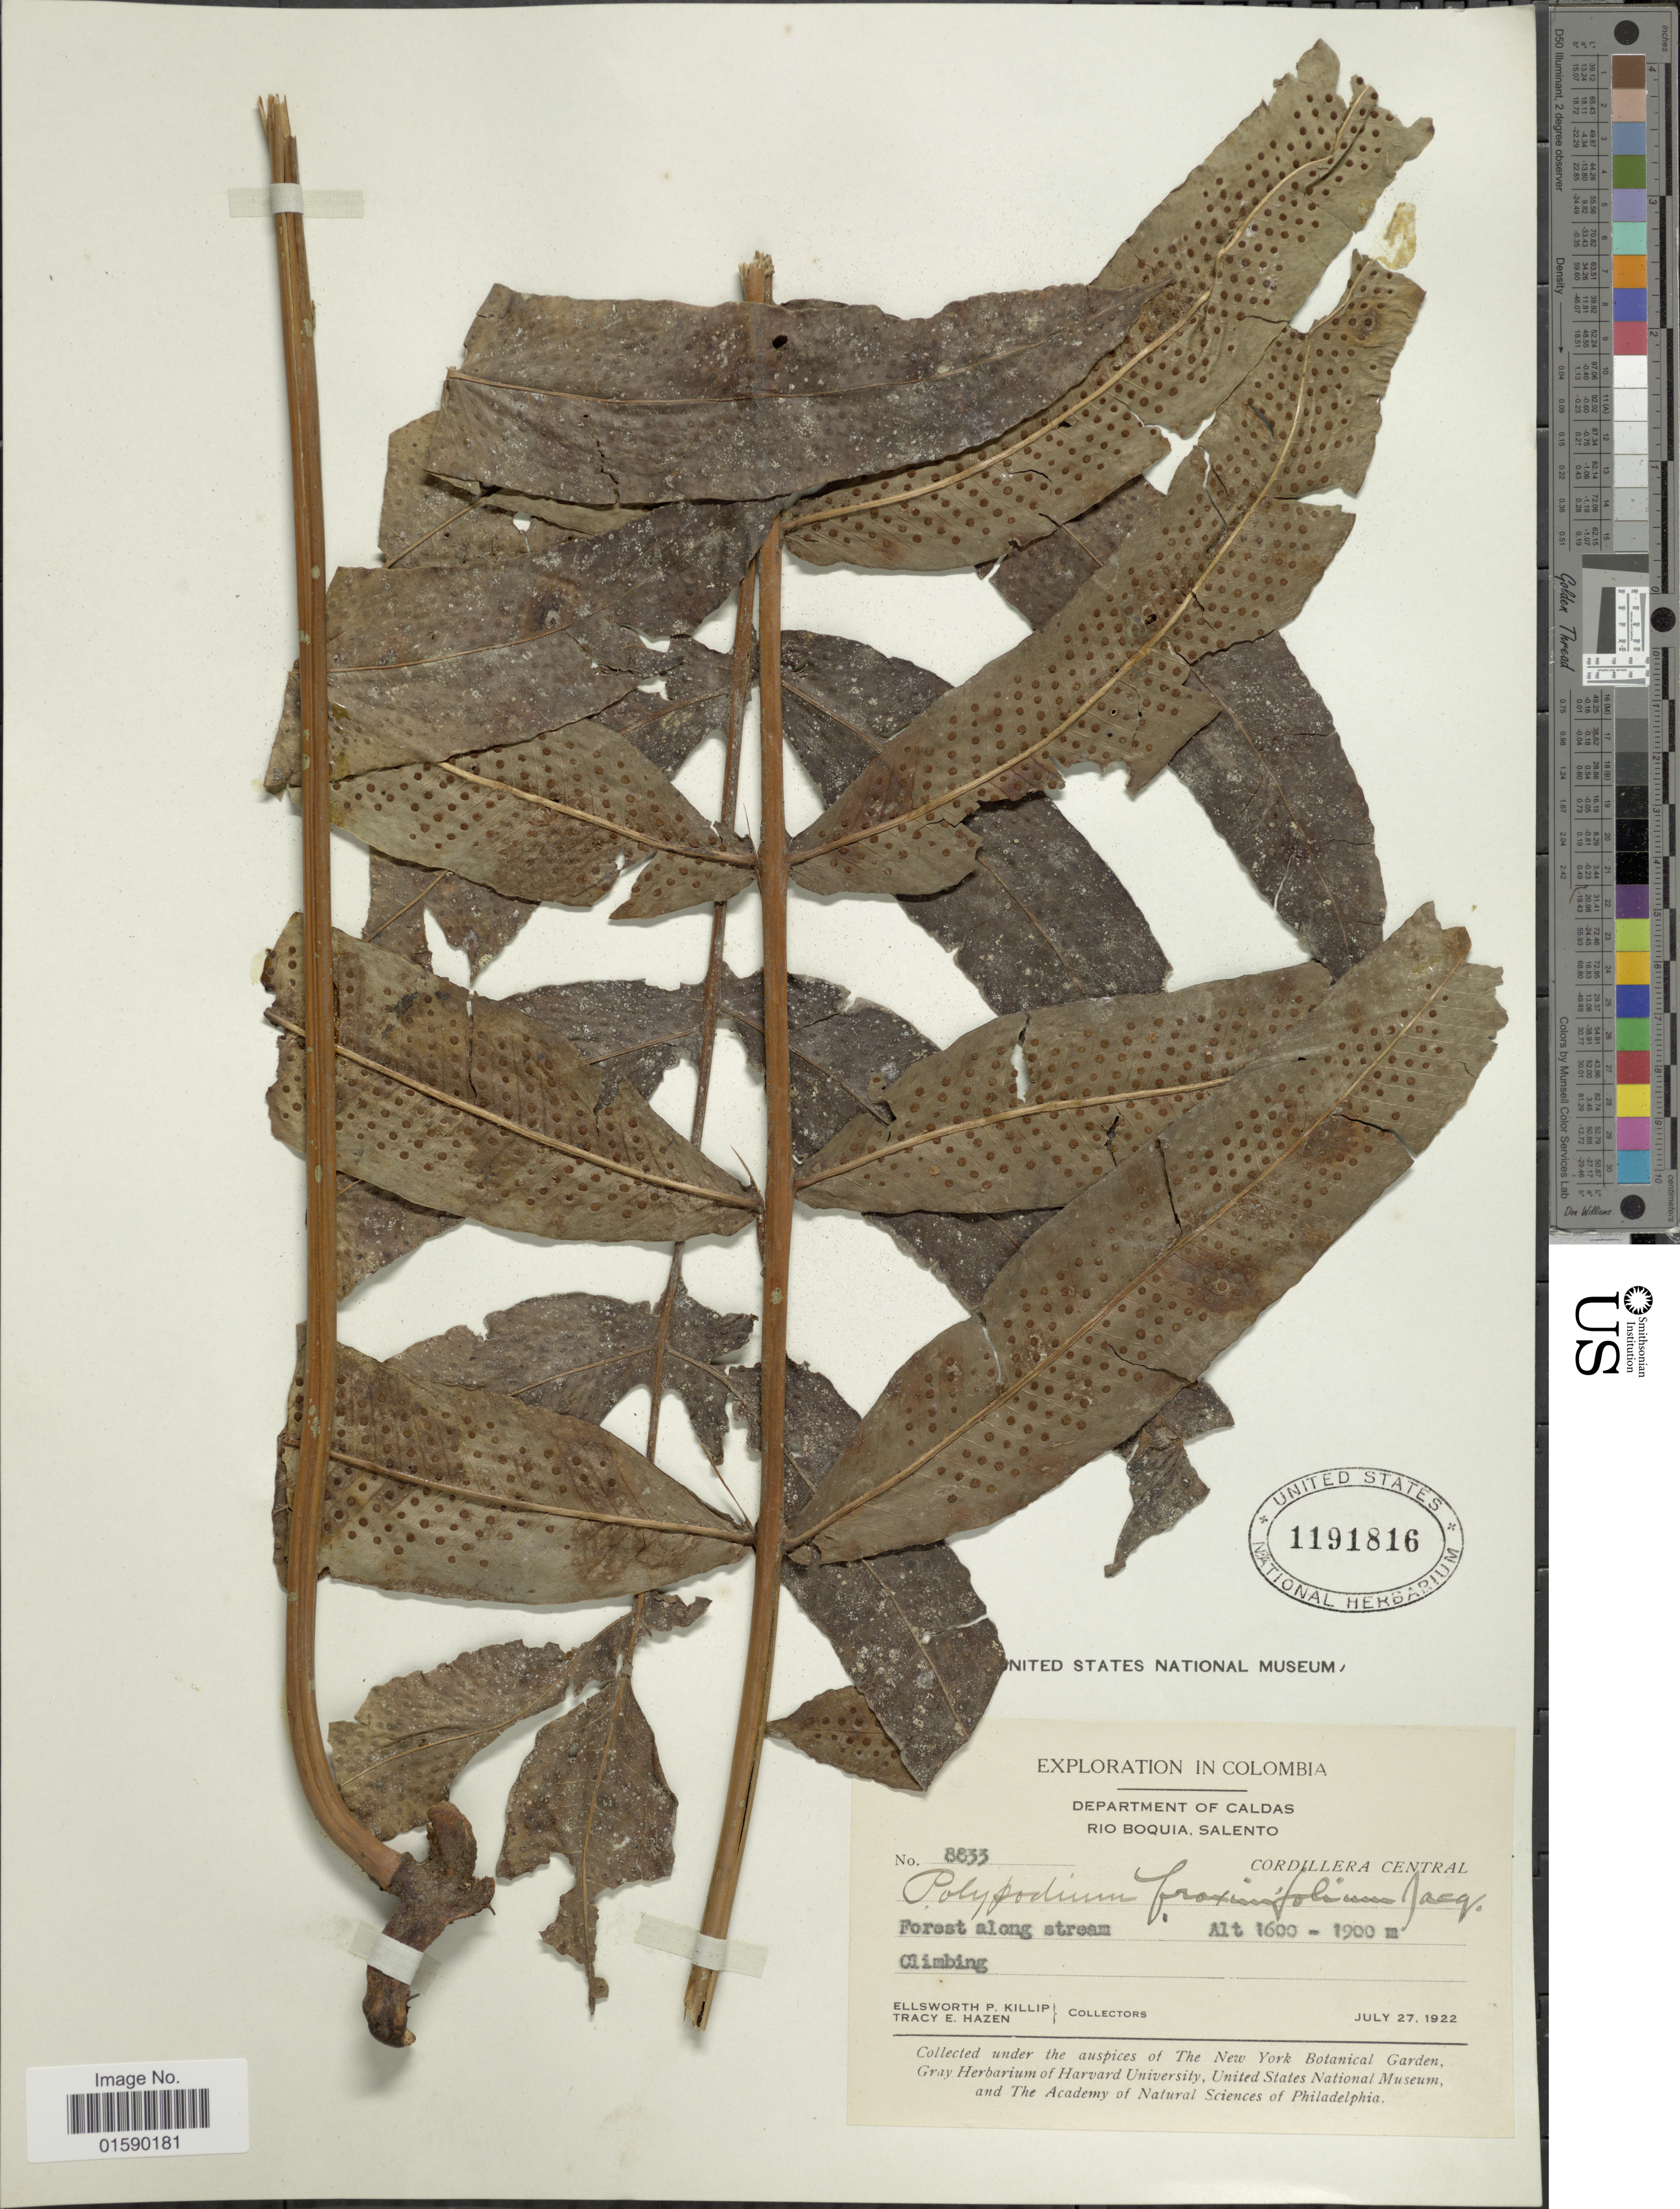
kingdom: Plantae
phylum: Tracheophyta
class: Polypodiopsida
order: Polypodiales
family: Polypodiaceae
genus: Aglaomorpha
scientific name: Aglaomorpha heraclea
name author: (Kunze) Copel.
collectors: E. P. Killip & T. E. Hazen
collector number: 8833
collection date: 1922-07-27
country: Colombia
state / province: Caldas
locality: Department of Caldas. Rio Boquia, Salento. Cordillera Central.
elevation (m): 1600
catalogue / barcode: US 1191816